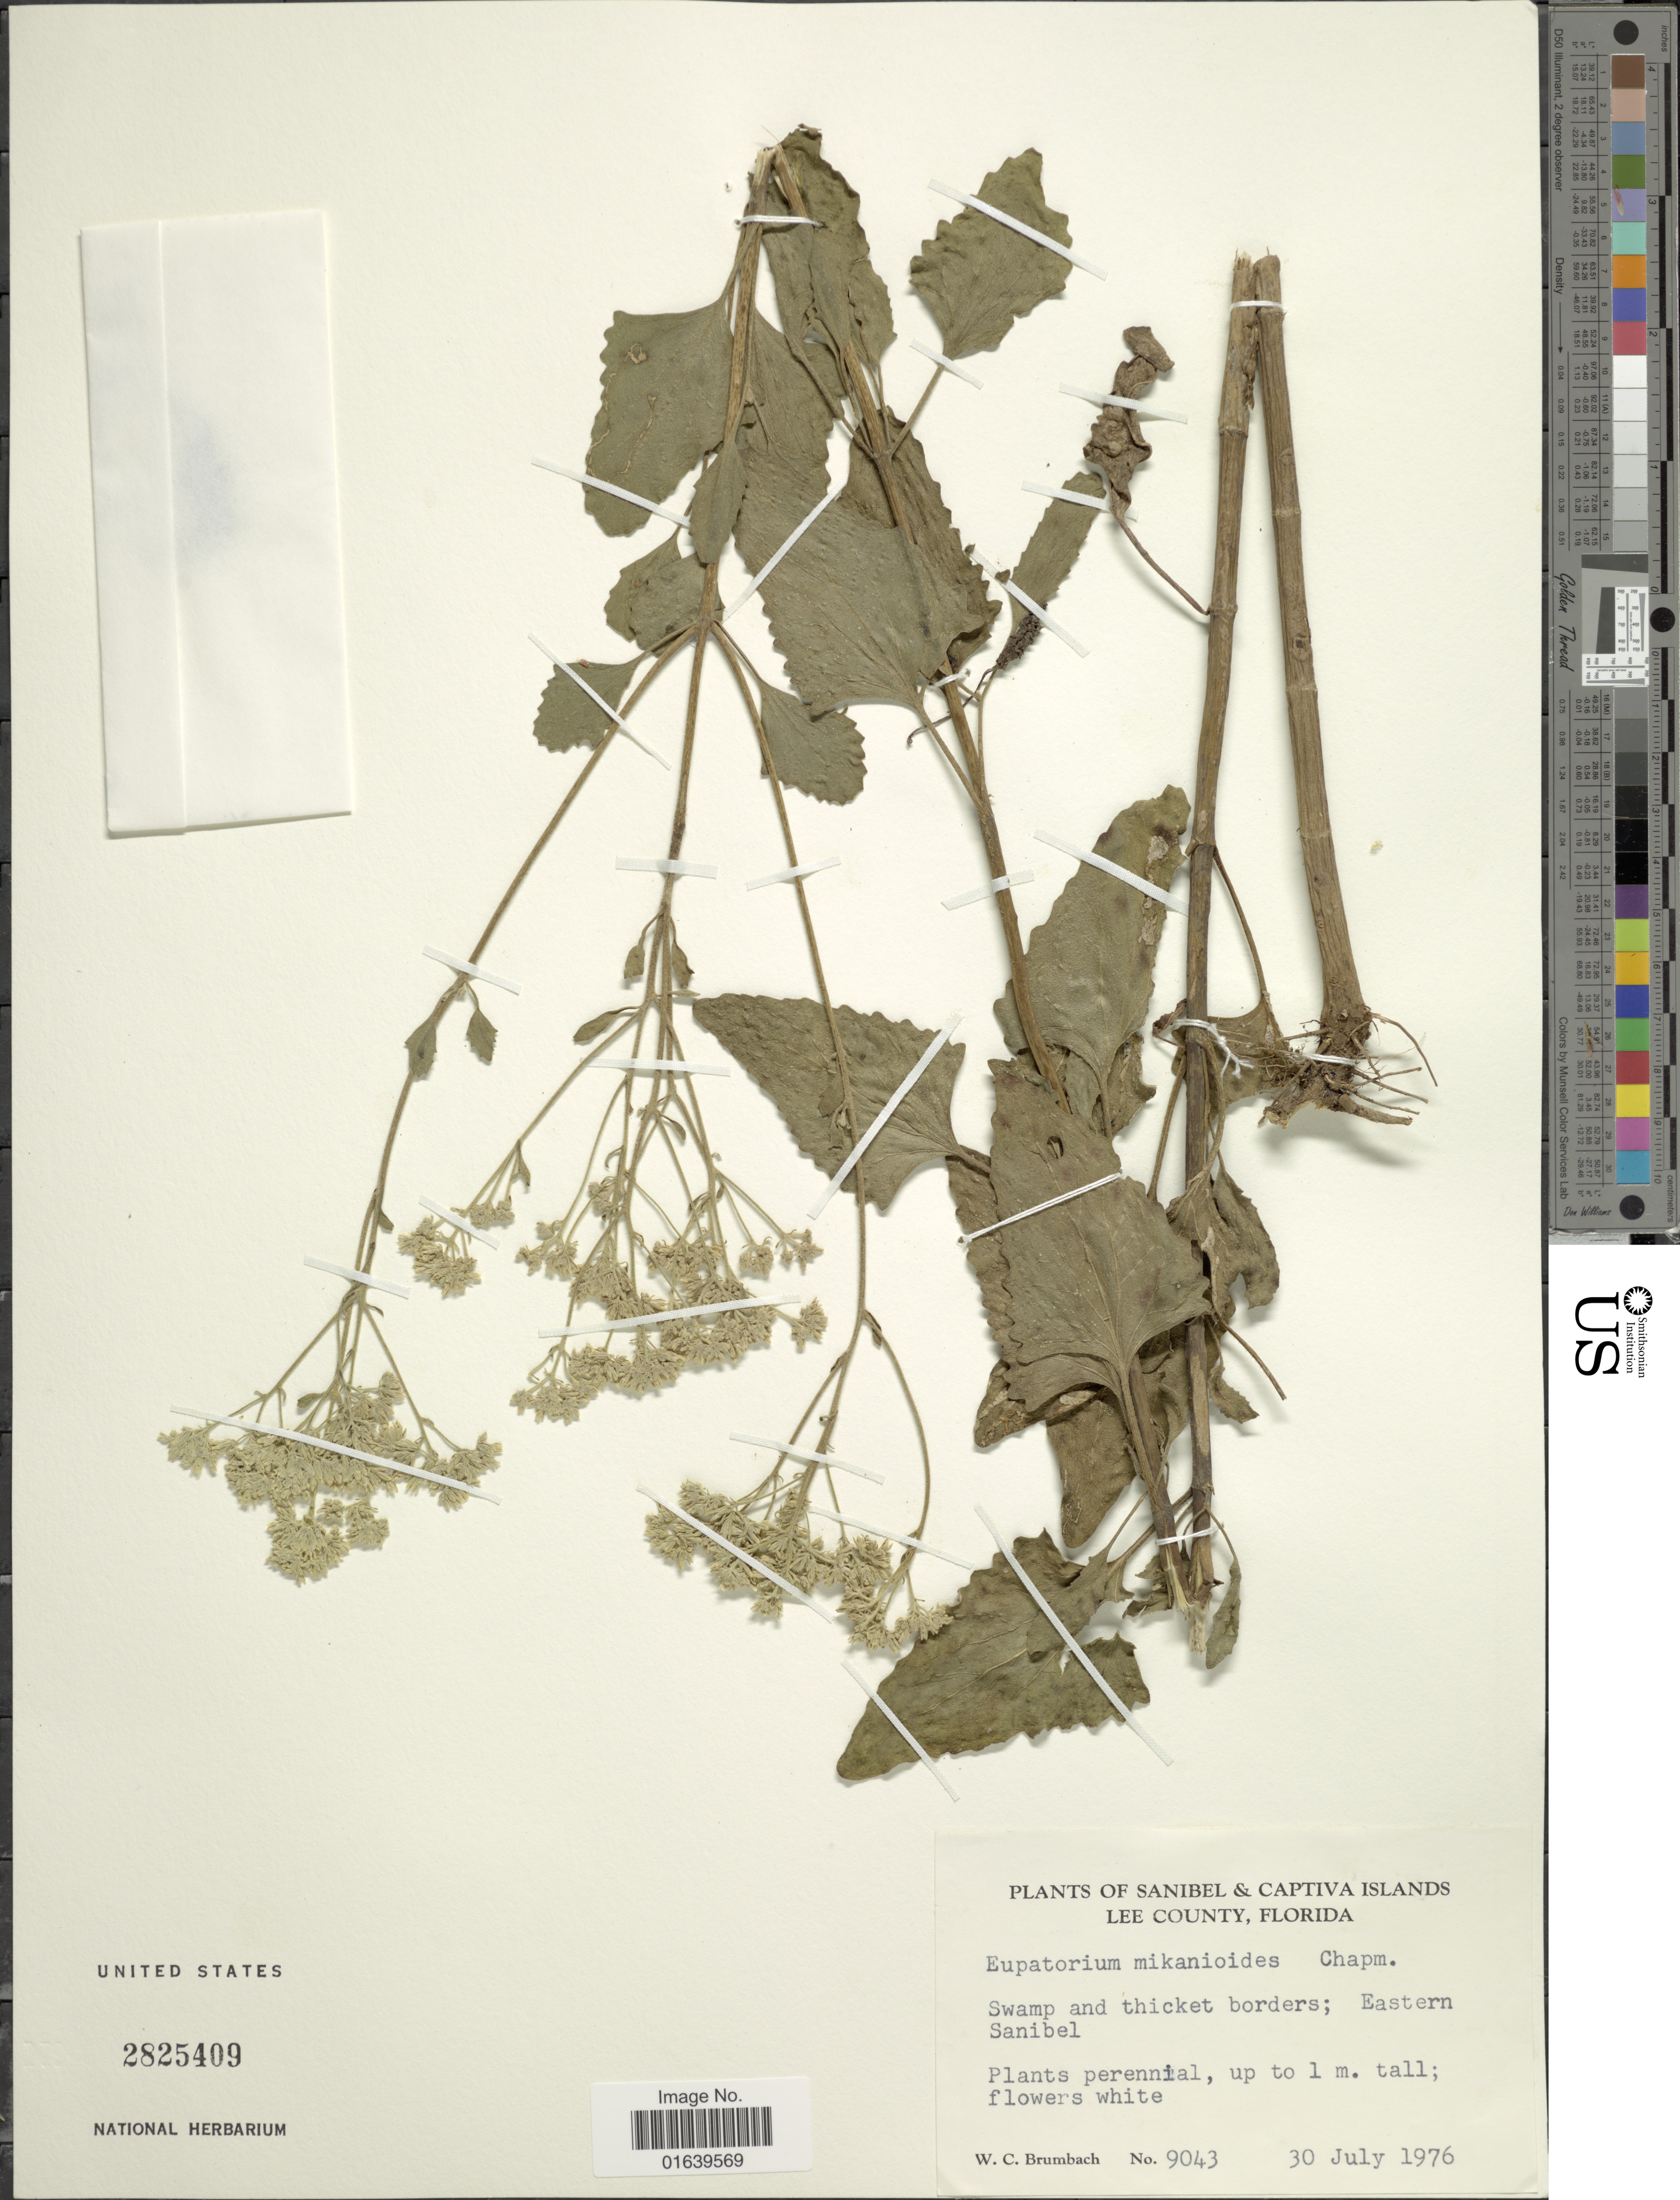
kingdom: Plantae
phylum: Tracheophyta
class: Magnoliopsida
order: Asterales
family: Asteraceae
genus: Eupatorium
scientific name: Eupatorium mikanioides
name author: Chapman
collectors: W. C. Brumbach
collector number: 9043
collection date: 1976-07-30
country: United States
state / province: Florida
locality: Sanibel & Captiva Islands, Lee County, Swamp and thicket borders; Eastern Sanibel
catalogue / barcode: US 2825409